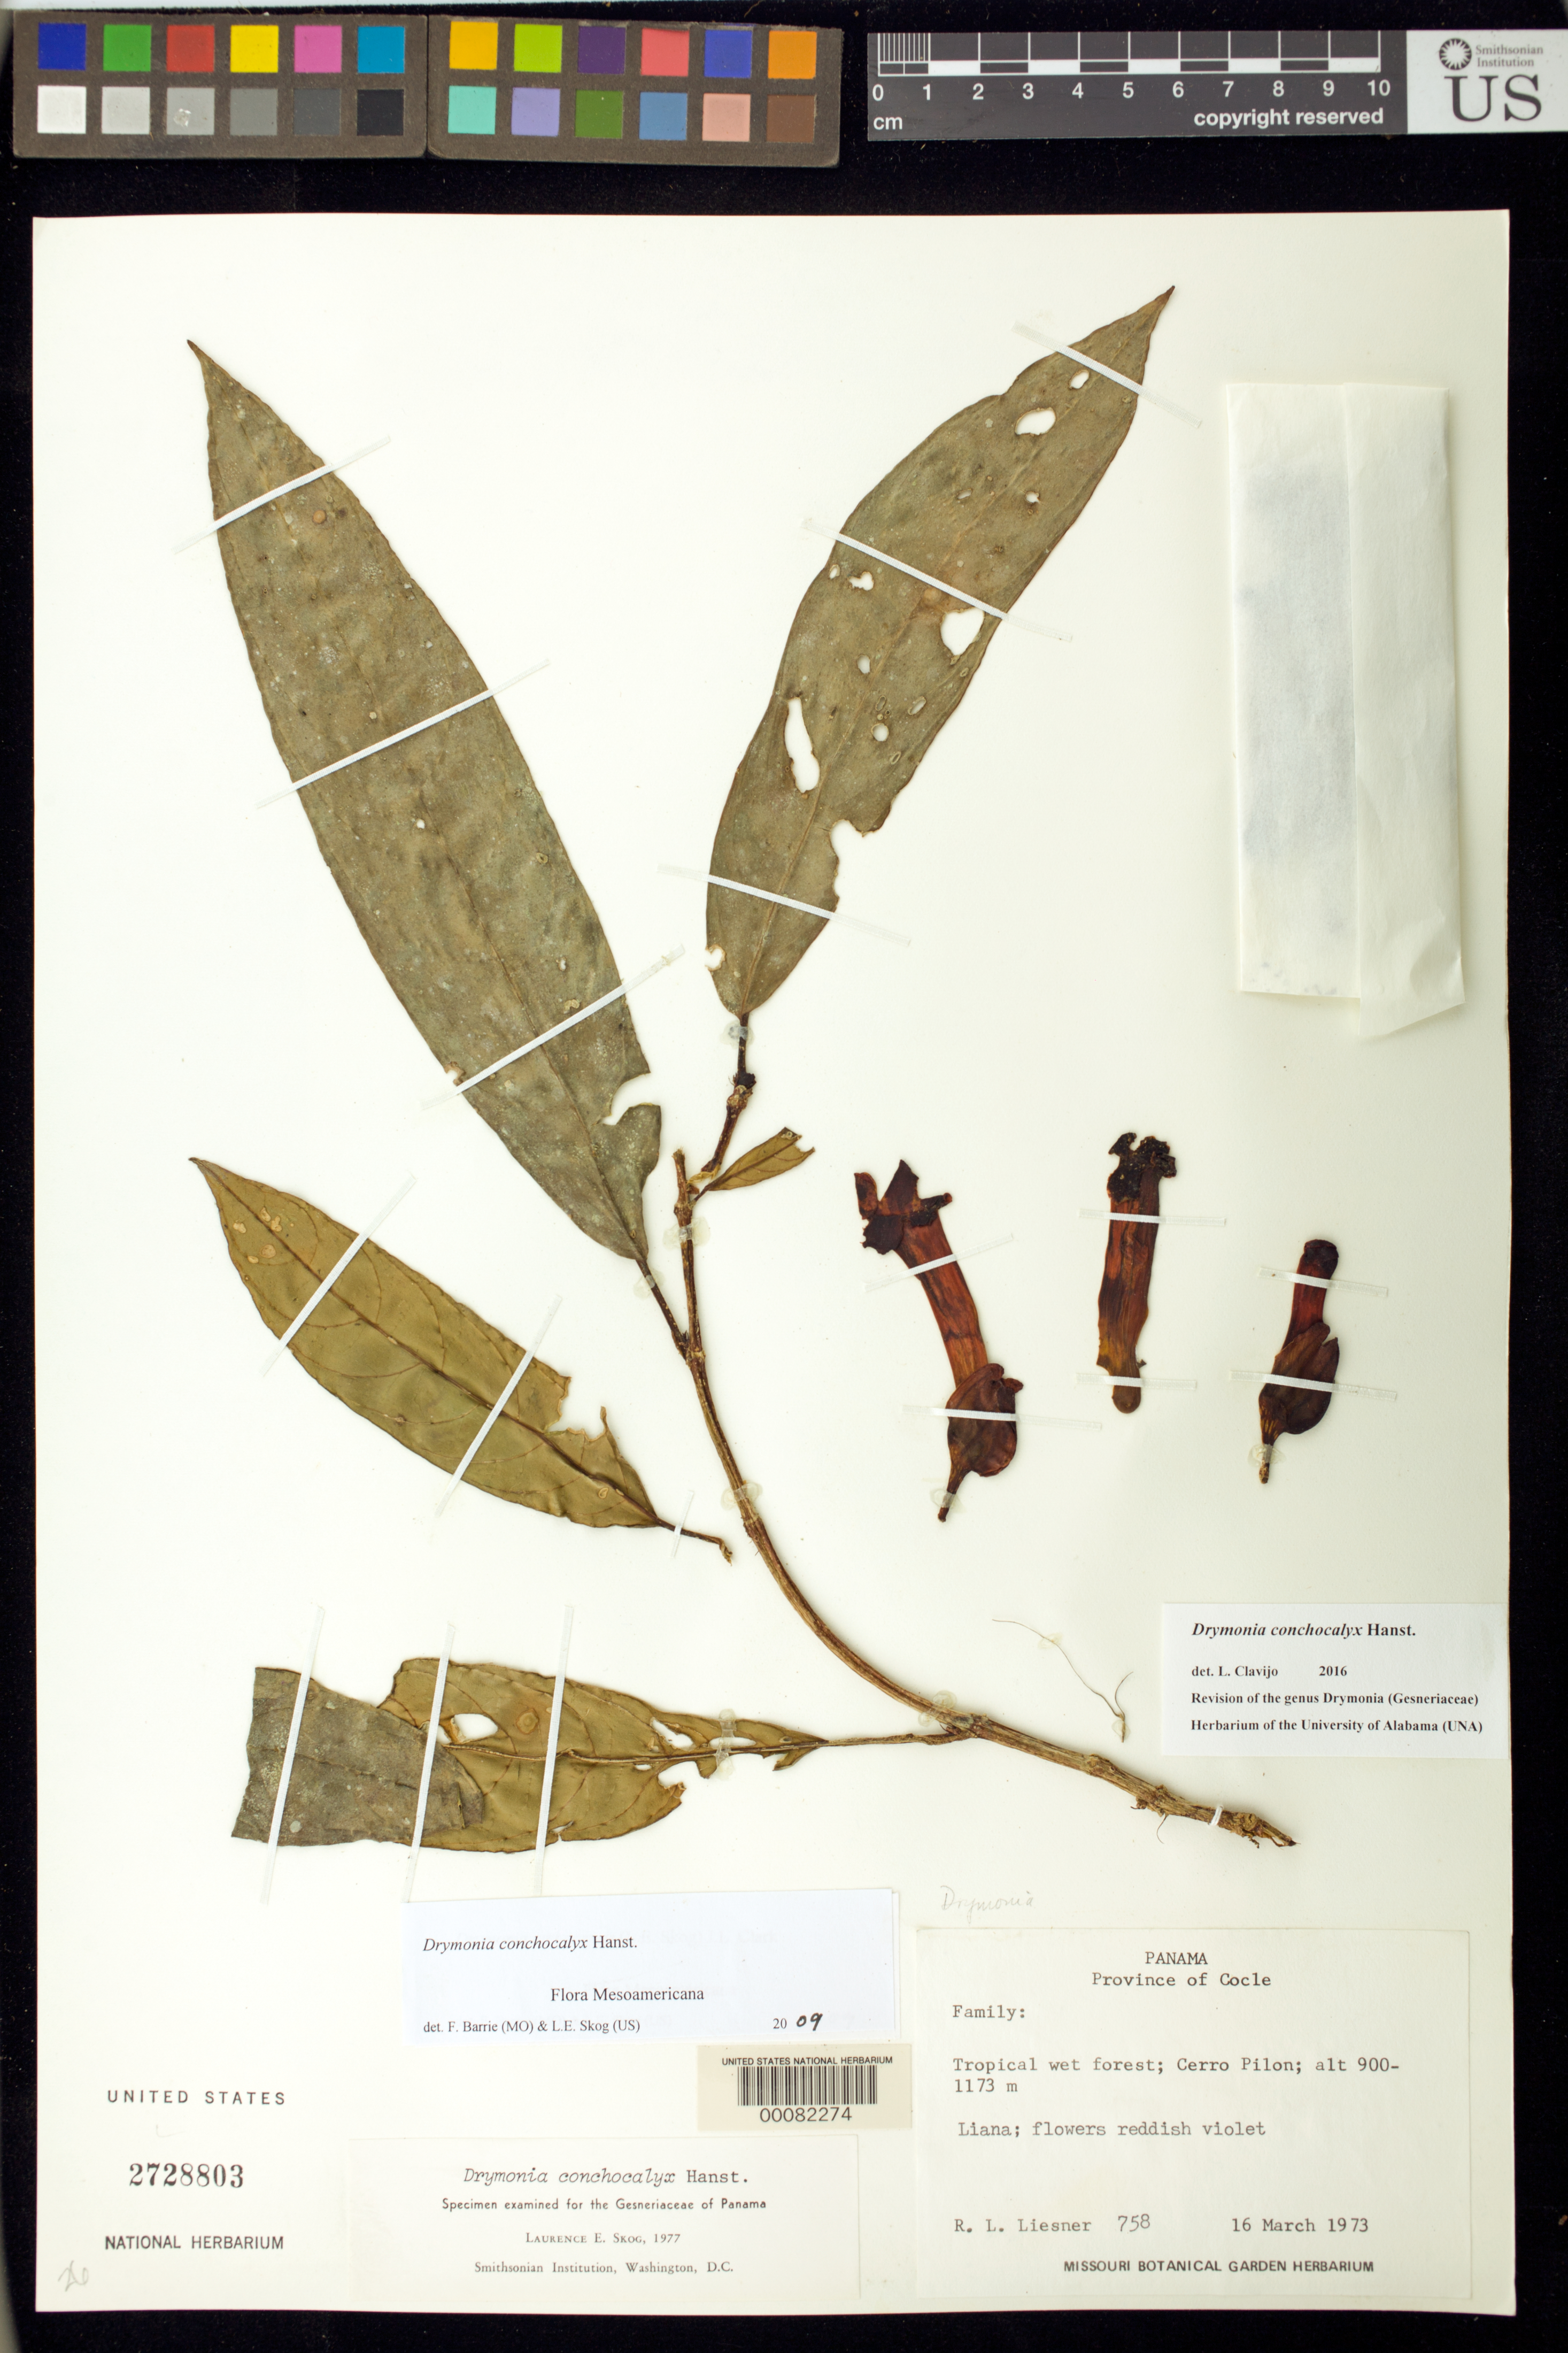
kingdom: Plantae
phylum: Tracheophyta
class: Magnoliopsida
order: Lamiales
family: Gesneriaceae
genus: Drymonia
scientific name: Drymonia conchocalyx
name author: Hanst.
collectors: R. L. Liesner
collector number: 758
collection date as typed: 16 Mar 1973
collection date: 1973-03-16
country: Panama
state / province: Coclé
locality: Cerro Pilon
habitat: Tropical wet forest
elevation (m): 900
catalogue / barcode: US 2728803